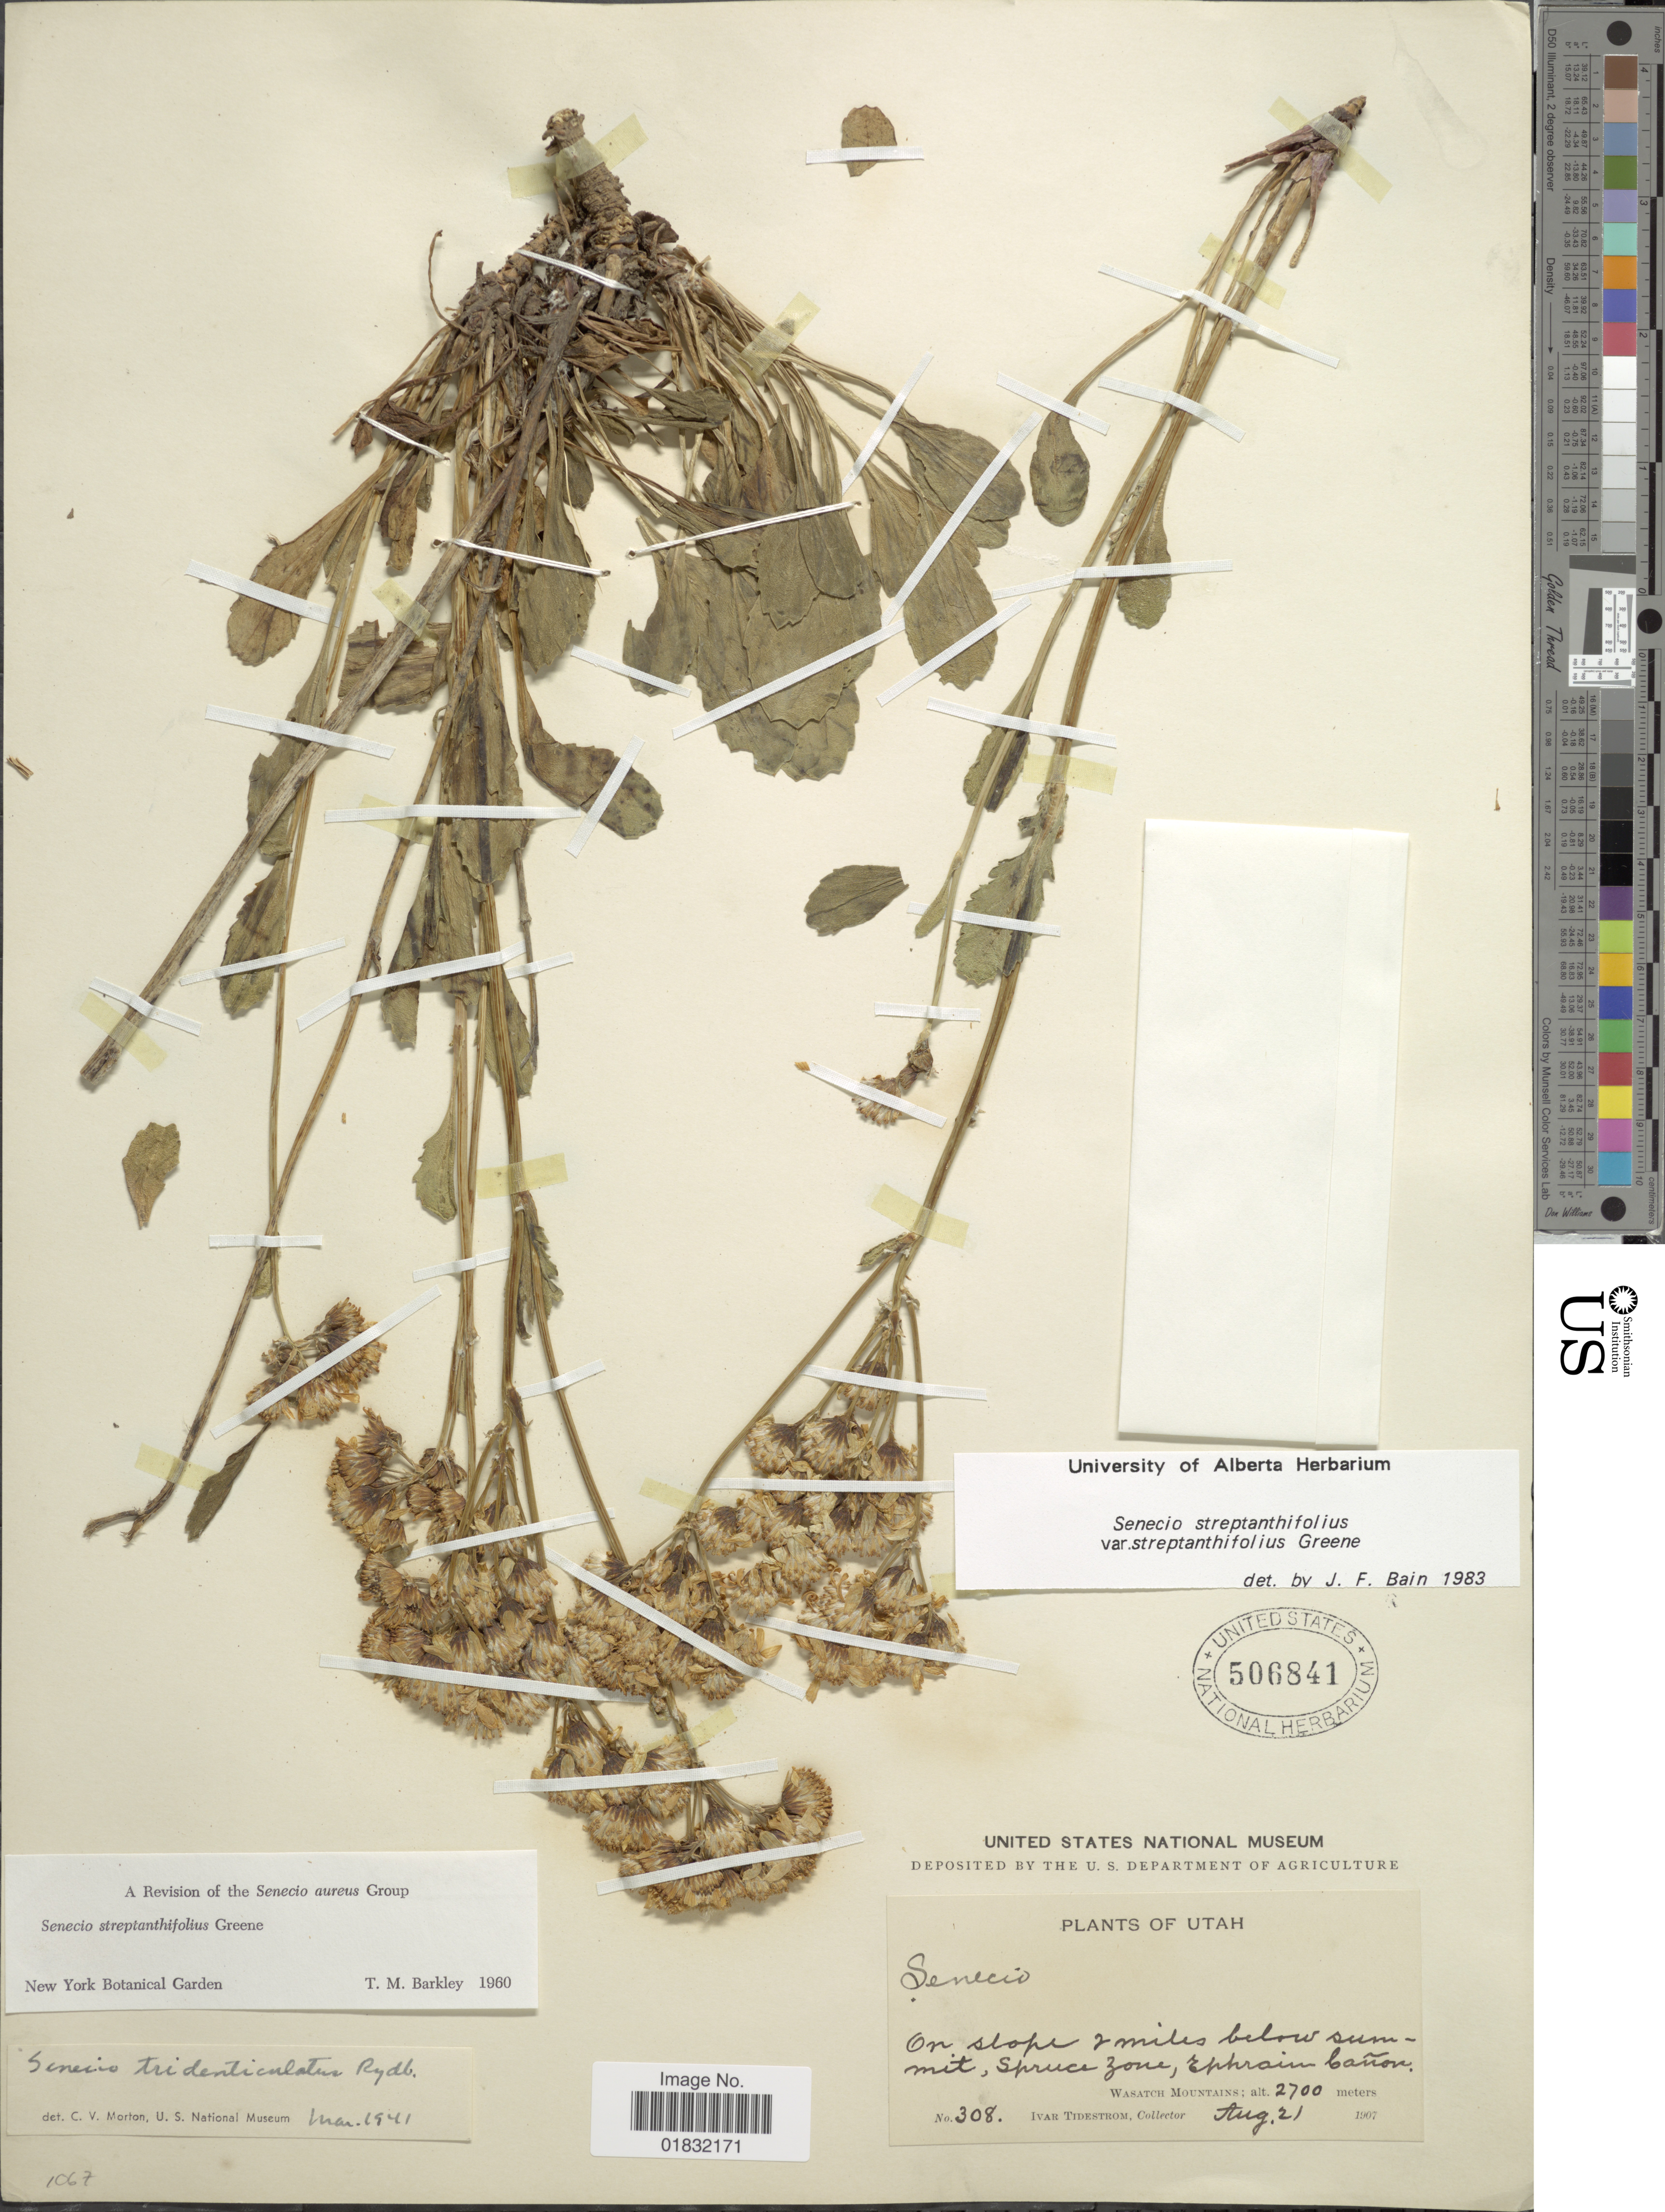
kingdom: Plantae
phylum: Tracheophyta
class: Magnoliopsida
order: Asterales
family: Asteraceae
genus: Packera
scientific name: Packera streptanthifolia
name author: (Greene) W.A. Weber & Á. Löve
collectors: I. F. Tidestrom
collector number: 308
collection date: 1907-08-21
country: United States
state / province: Utah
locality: On slope 2 miles below summit, Spruce Zone, Ephraim Cañon, Wasatch Mountains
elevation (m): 2700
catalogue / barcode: US 506841